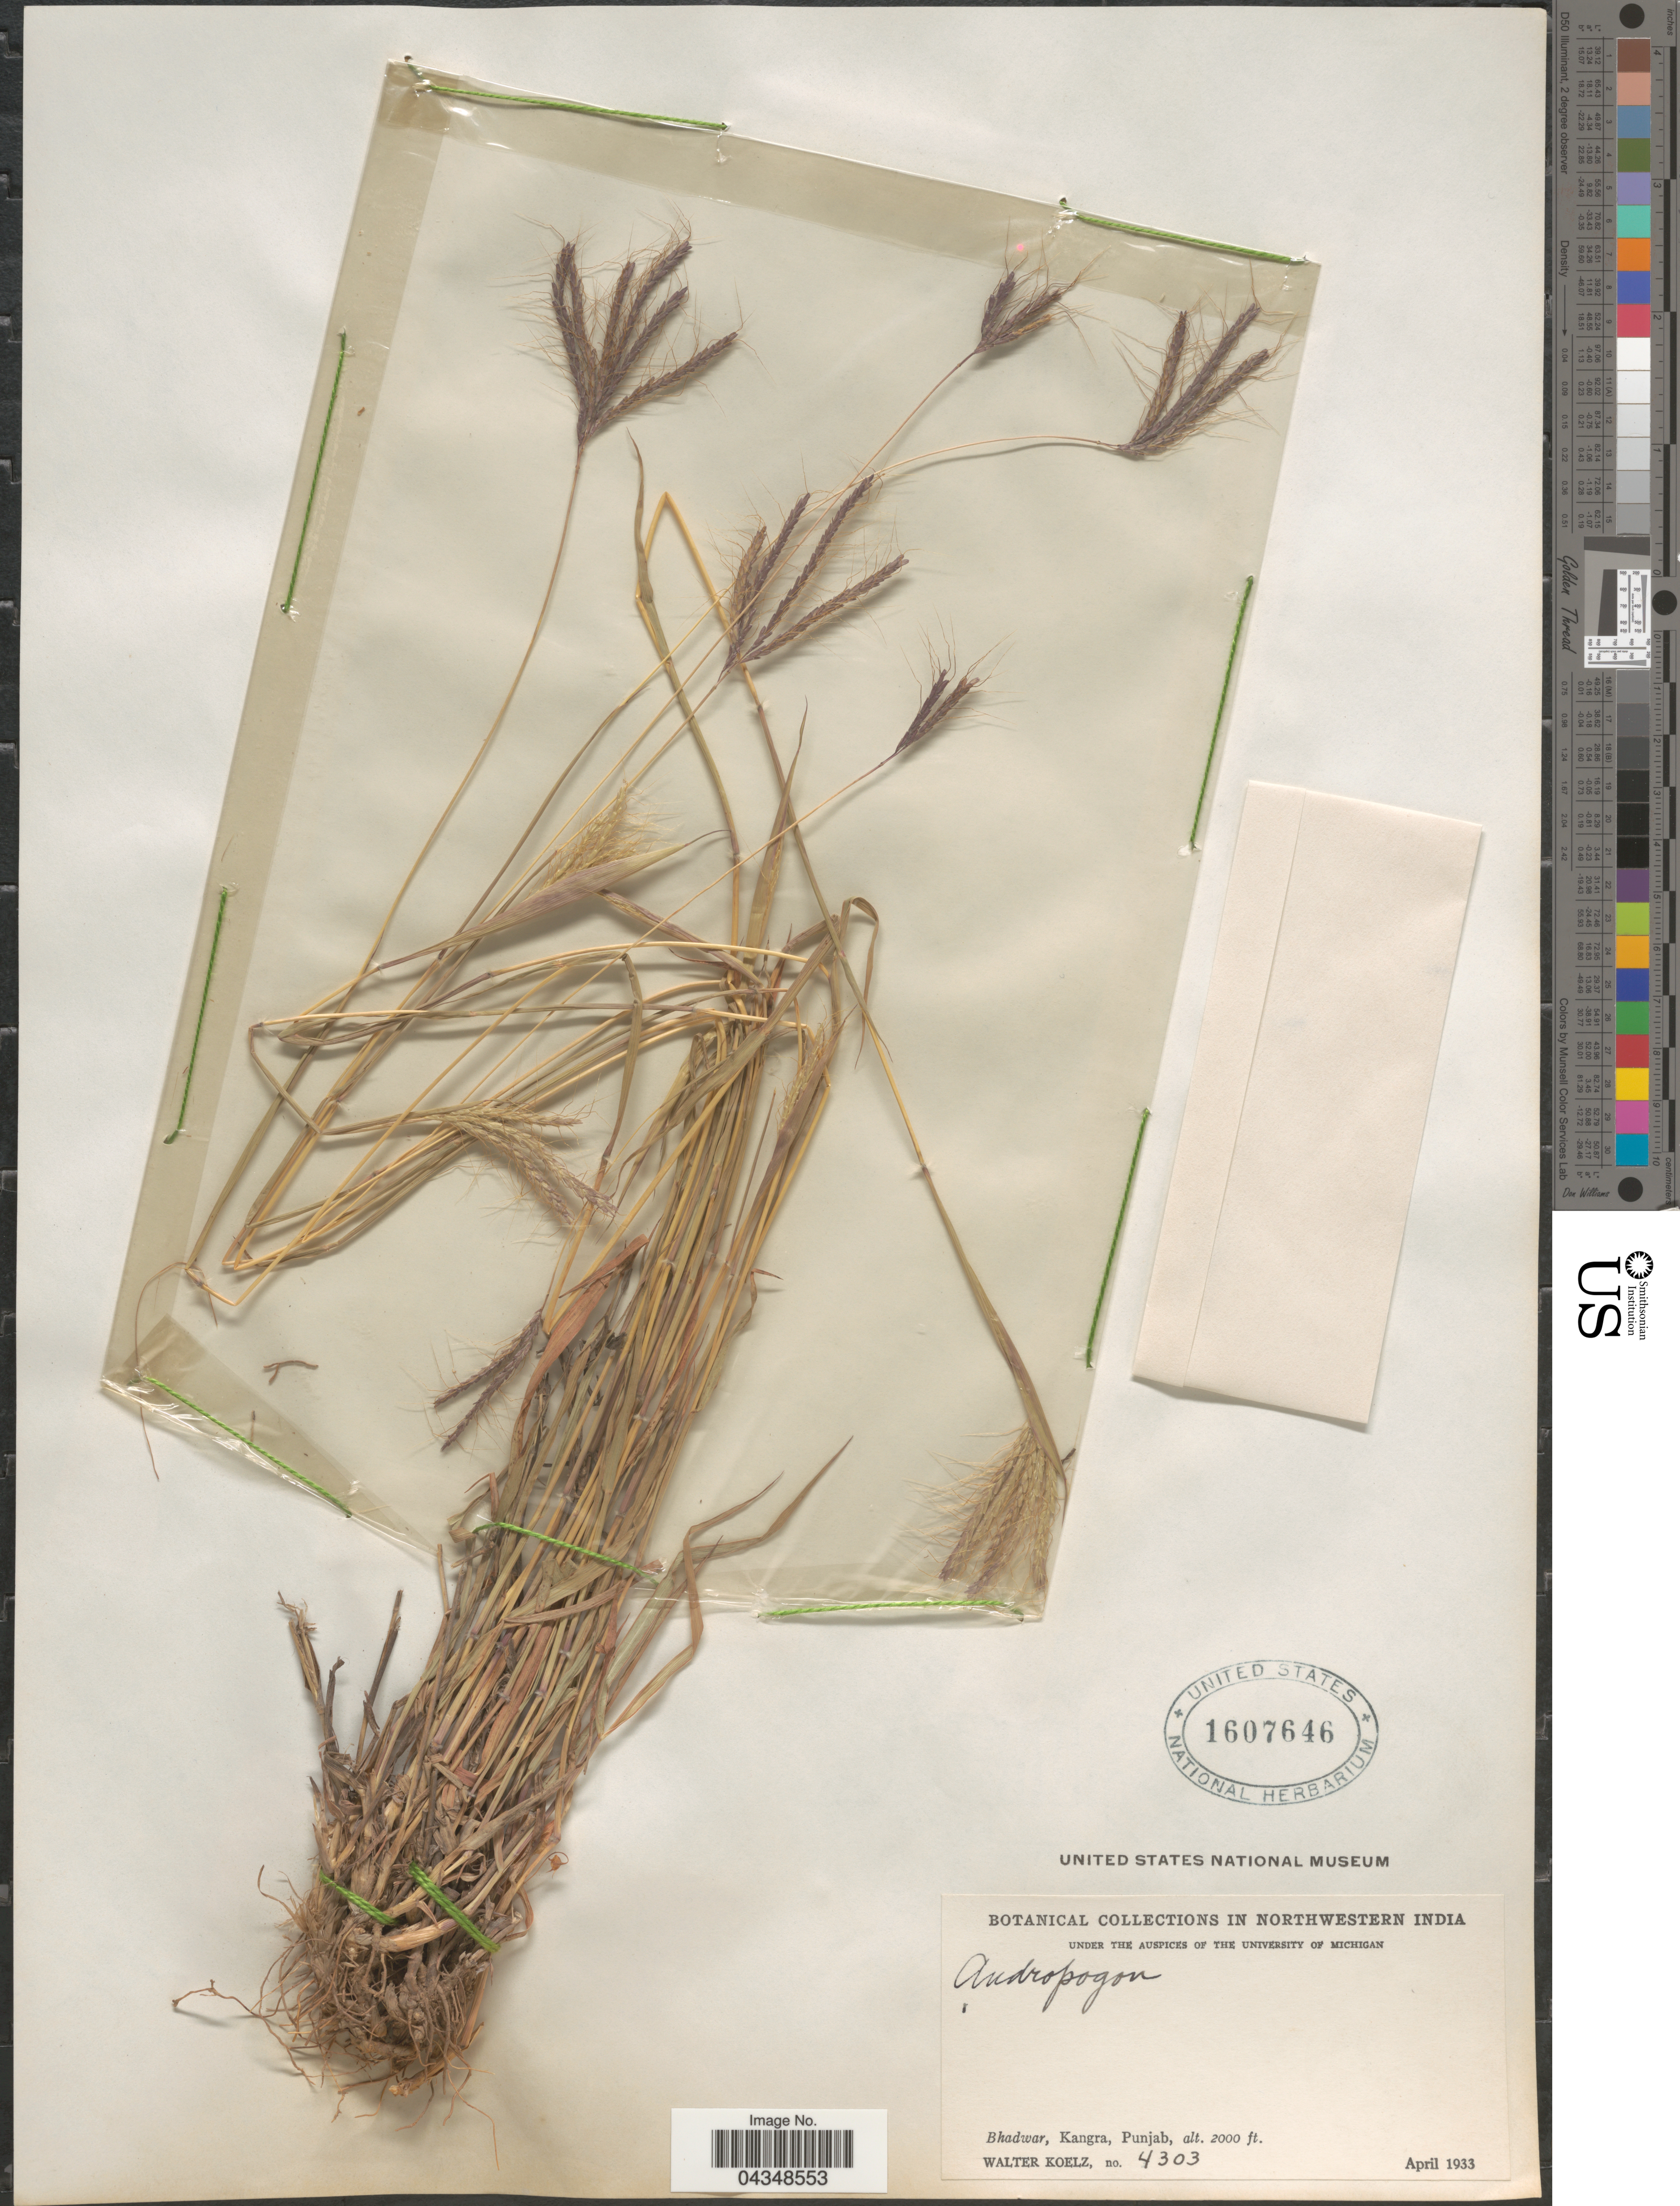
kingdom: Plantae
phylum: Tracheophyta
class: Liliopsida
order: Poales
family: Poaceae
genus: Bothriochloa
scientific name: Bothriochloa bladhii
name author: (Retz.) S.T. Blake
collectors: W. N. Koelz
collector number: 4303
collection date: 1933-04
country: India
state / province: Himachal Pradesh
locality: Northwestern India. Bhadwar, Kangra.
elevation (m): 610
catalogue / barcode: US 1607646